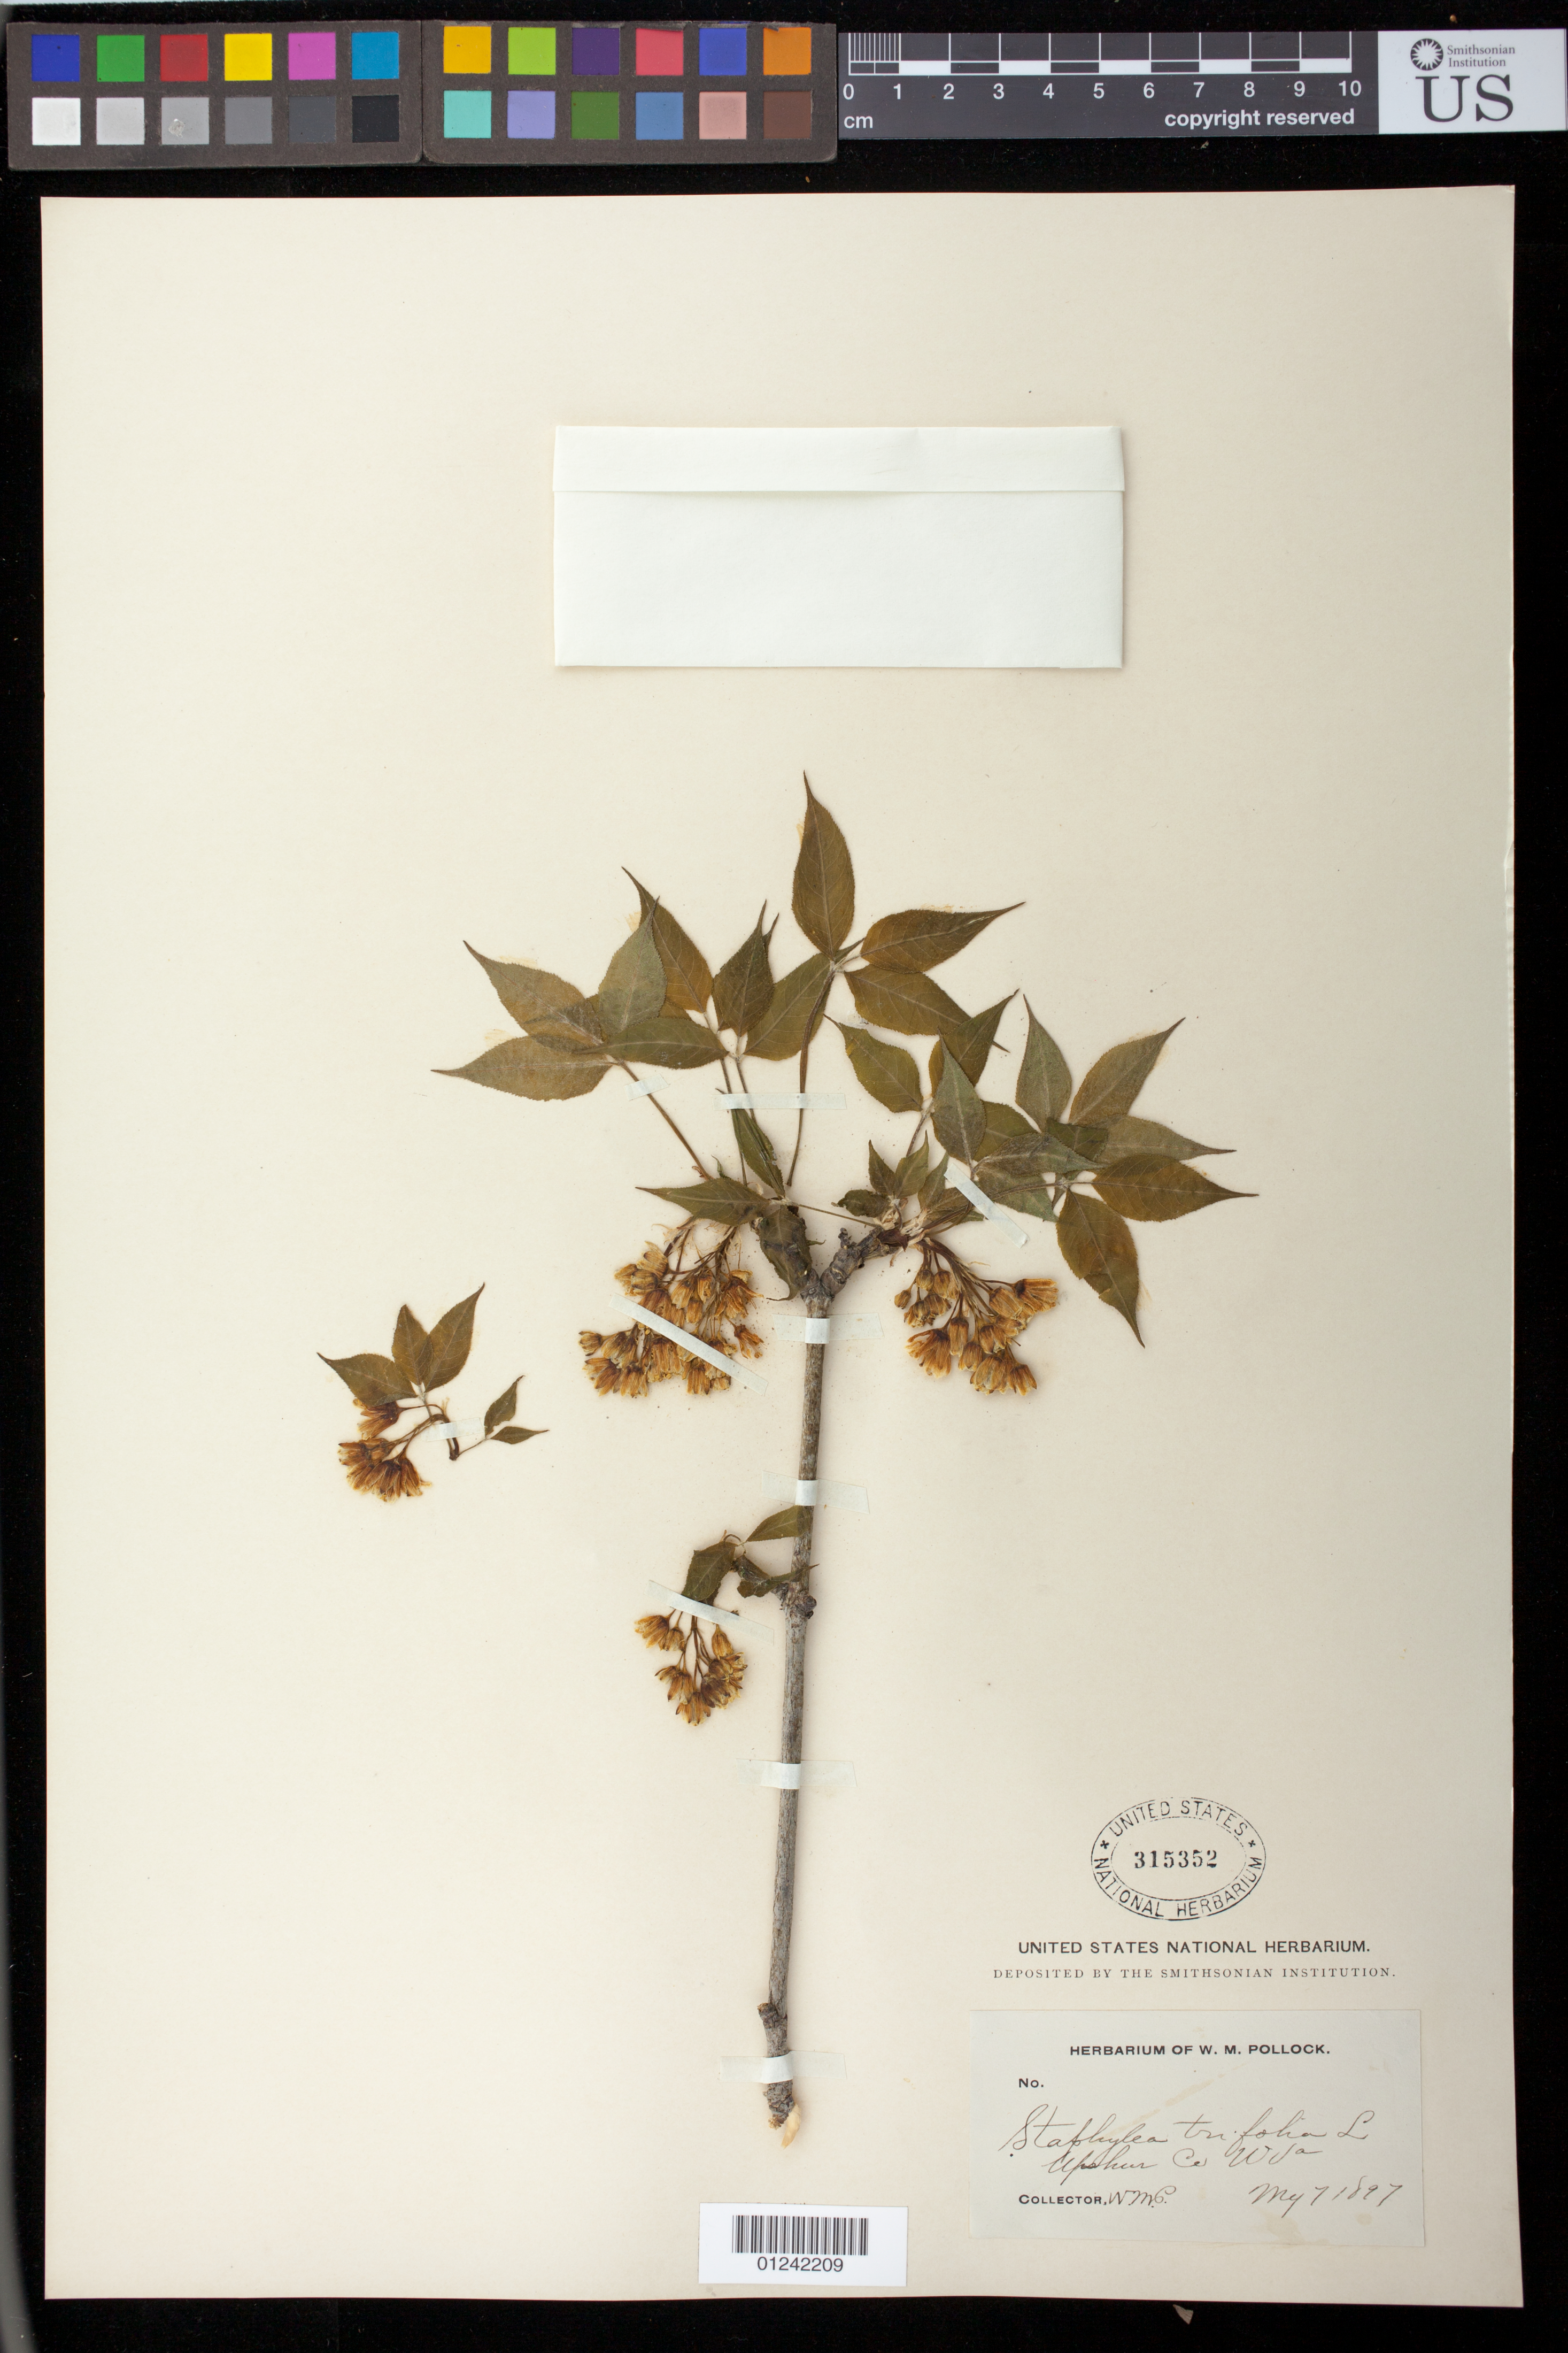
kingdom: Plantae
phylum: Tracheophyta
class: Magnoliopsida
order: Crossosomatales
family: Staphyleaceae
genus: Staphylea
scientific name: Staphylea trifolia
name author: L.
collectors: W. M. Pollock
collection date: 1897-05-07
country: United States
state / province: West Virginia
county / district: Upshur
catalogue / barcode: US 315352